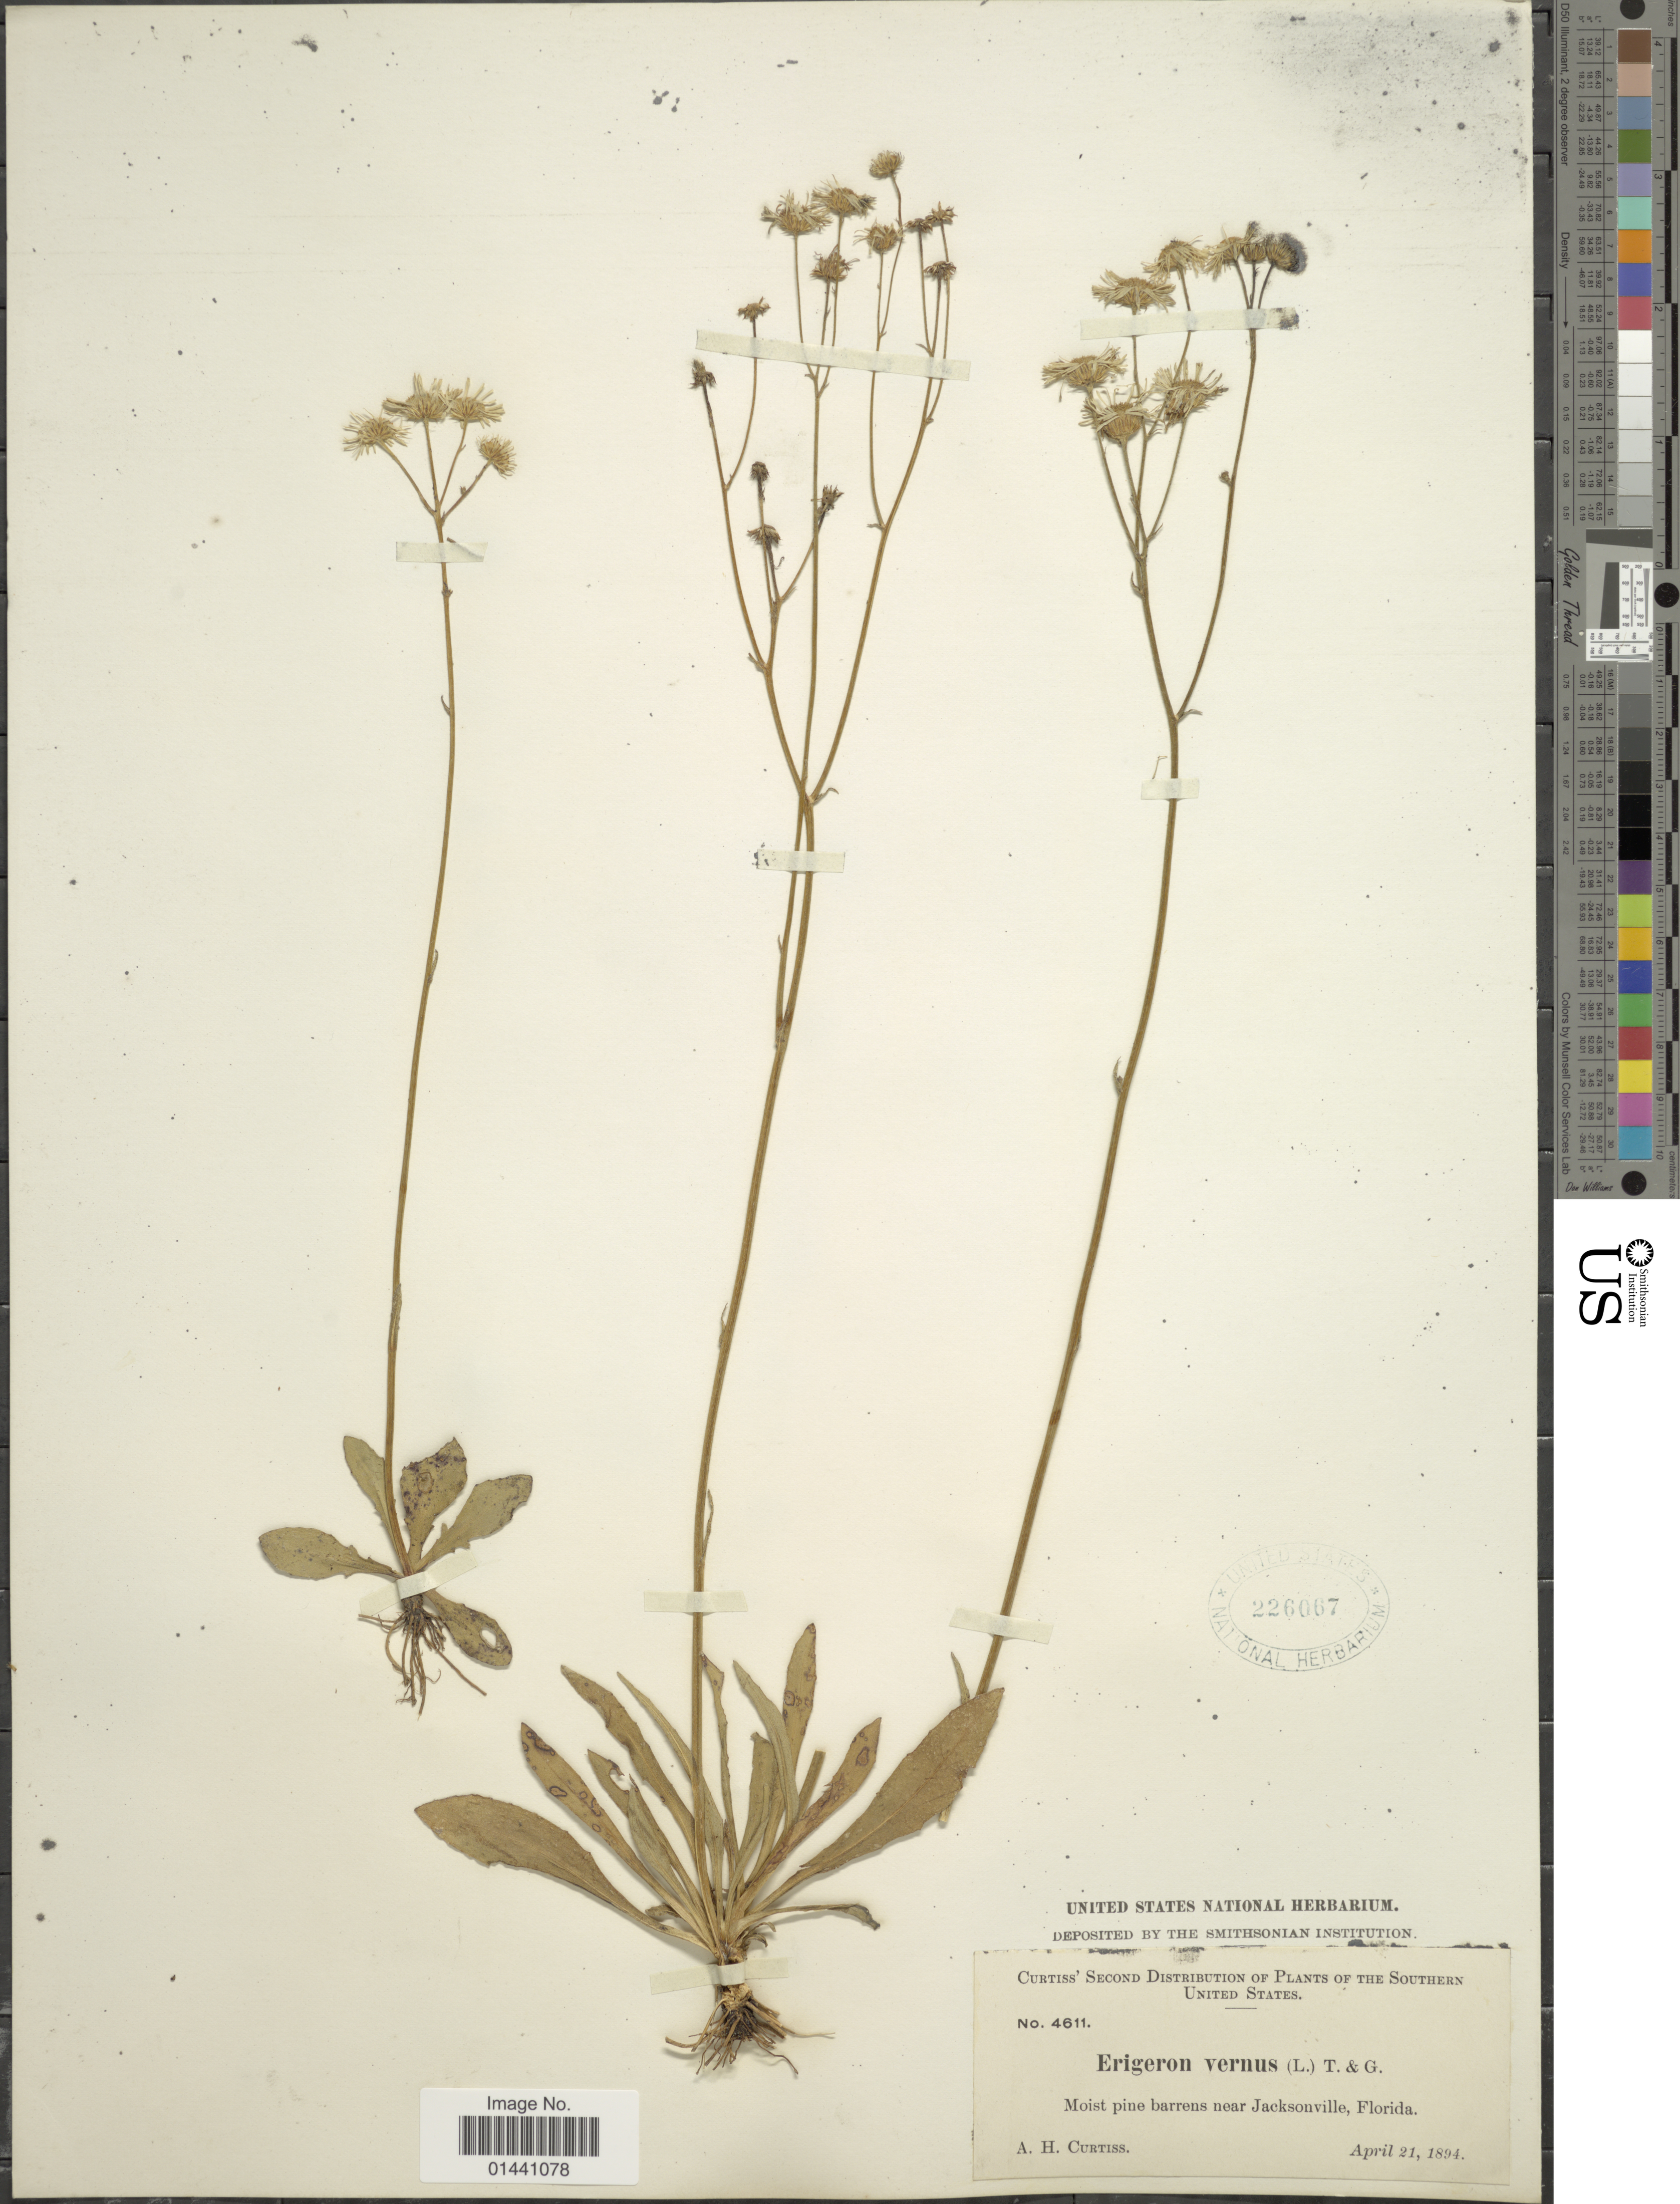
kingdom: Plantae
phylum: Tracheophyta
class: Magnoliopsida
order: Asterales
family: Asteraceae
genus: Erigeron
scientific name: Erigeron vernus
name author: (L.) Torr. & A. Gray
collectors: A. H. Curtiss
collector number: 4611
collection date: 1894-04-21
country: United States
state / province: Florida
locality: Southern United States, Moist pine barrens near Jacksonville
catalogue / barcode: US 226067